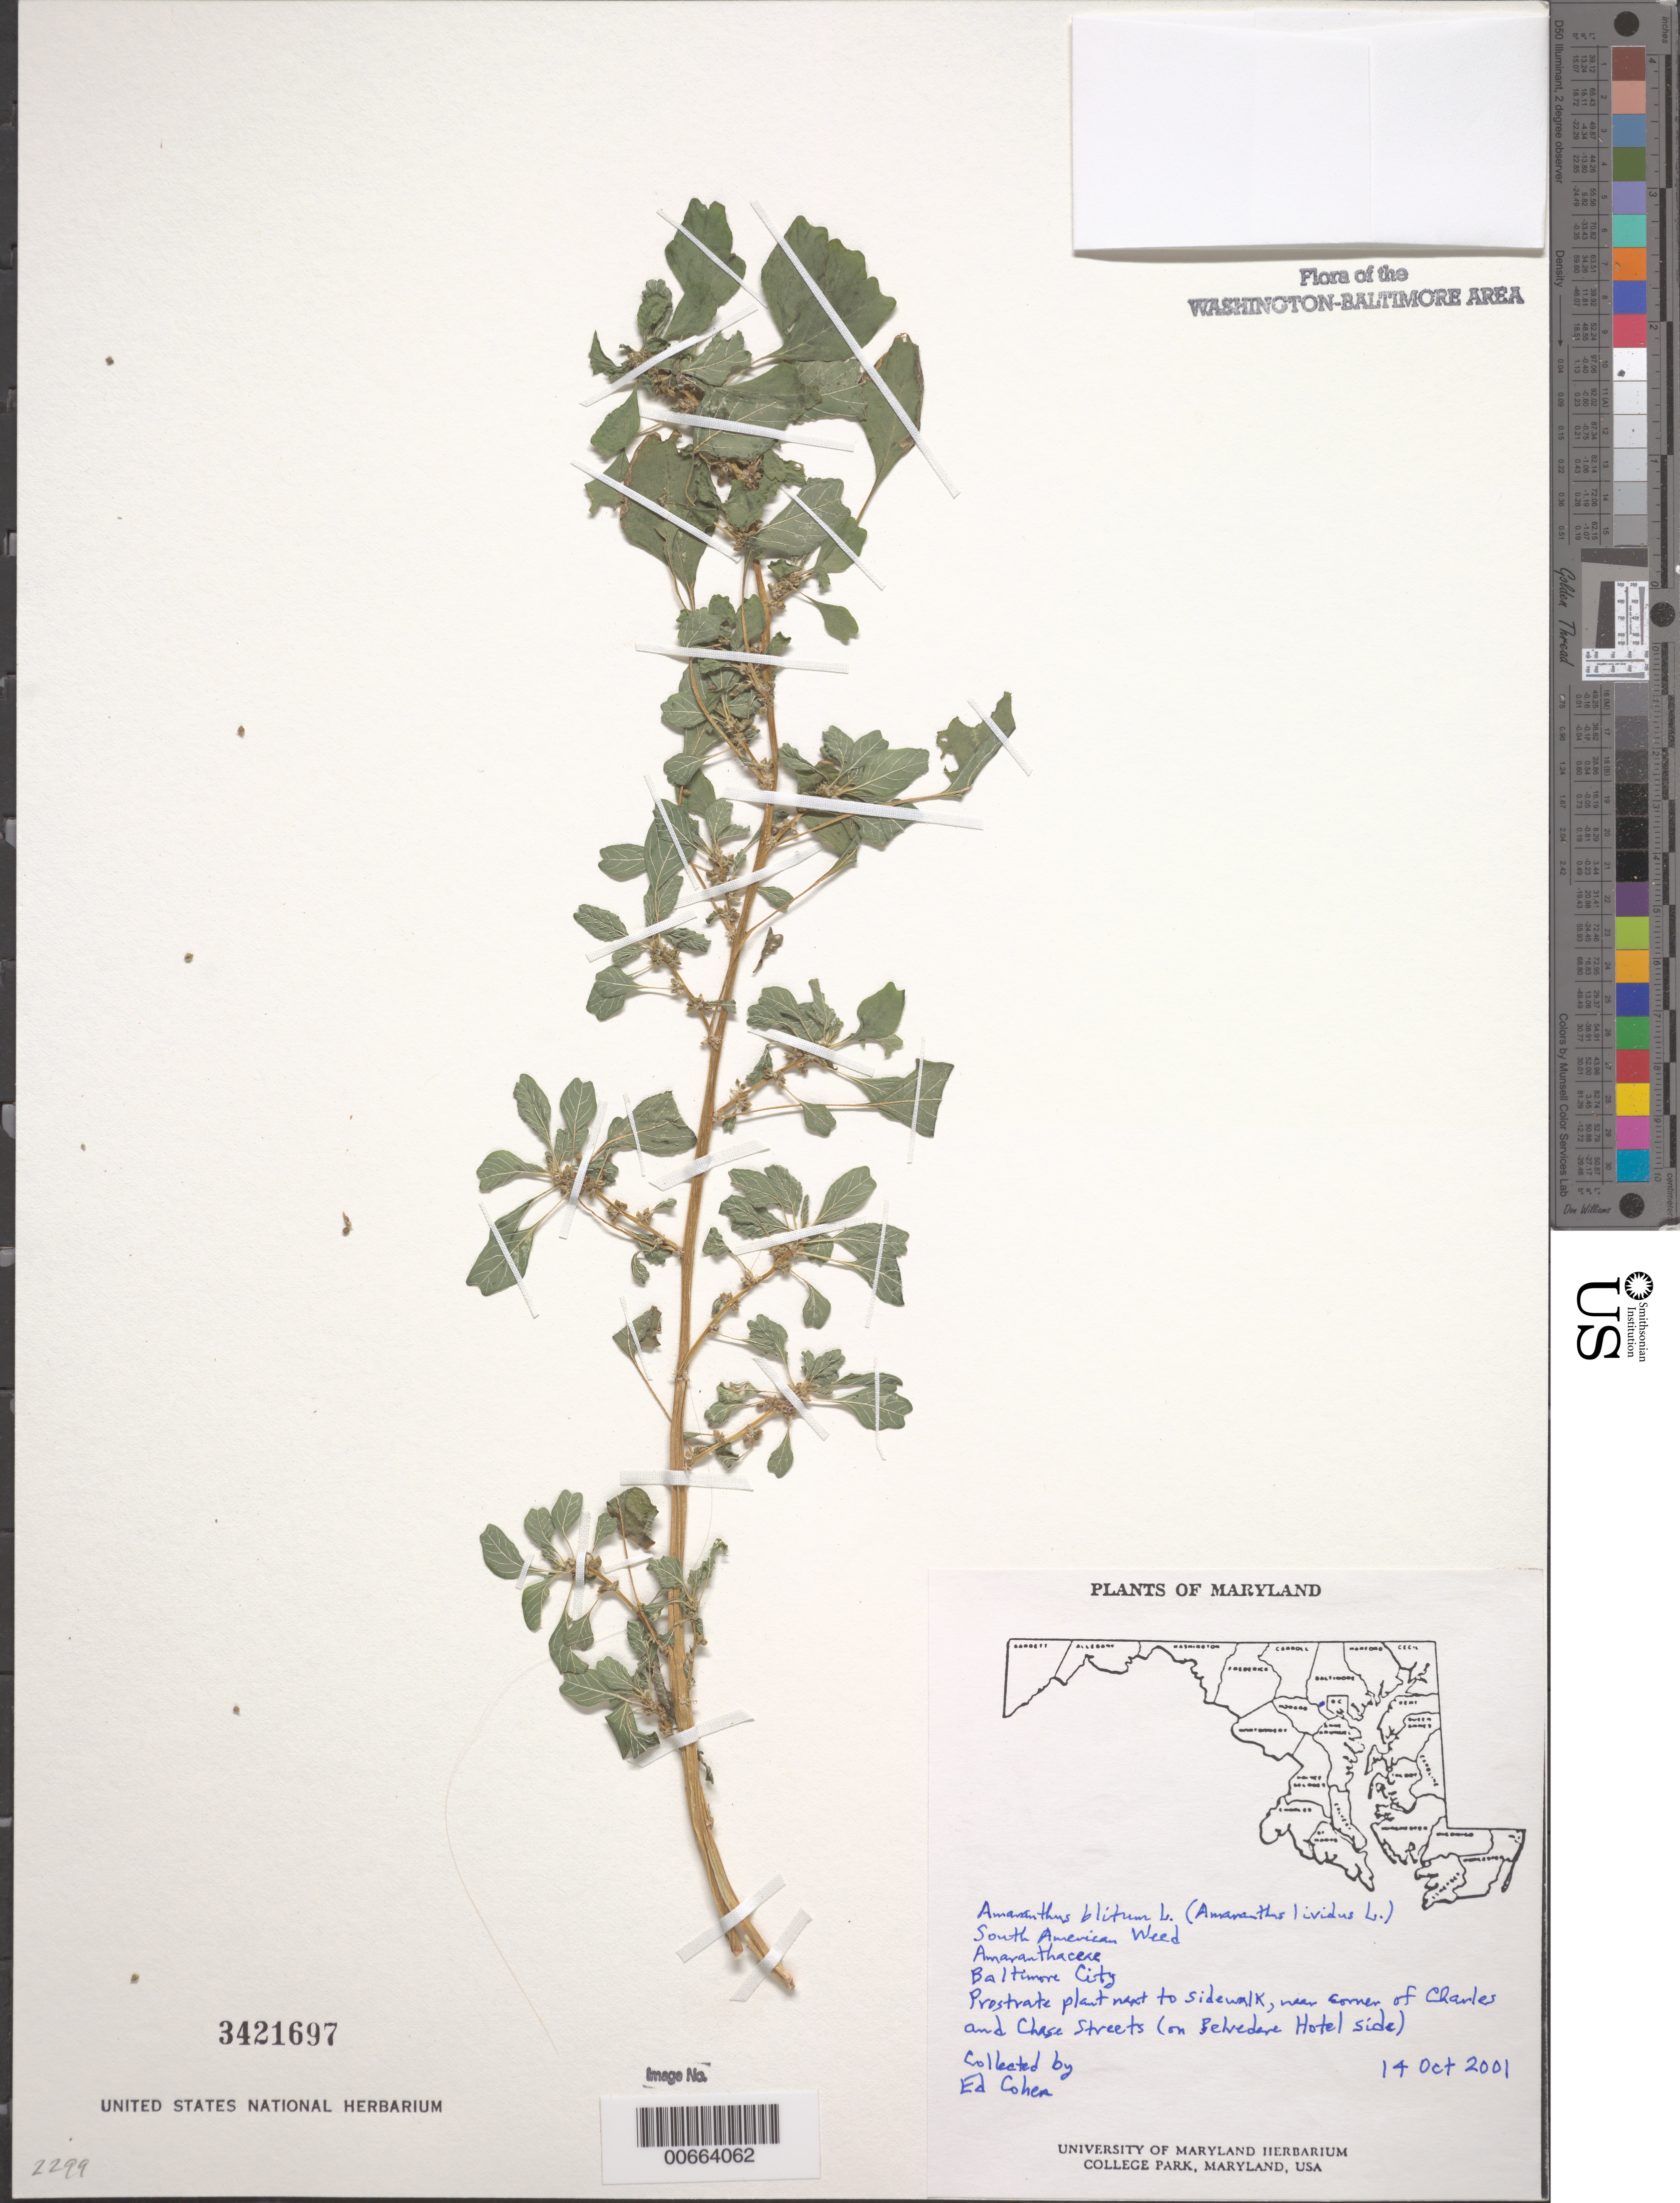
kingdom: Plantae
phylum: Tracheophyta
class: Magnoliopsida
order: Caryophyllales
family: Amaranthaceae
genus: Amaranthus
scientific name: Amaranthus blitum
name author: L.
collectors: E. Cohen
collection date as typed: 14 Oct 2001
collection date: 2001-10-14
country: United States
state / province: Maryland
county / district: City of Baltimore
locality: Near corner of Charles and Chase Streets (on Belvedere Hotel side)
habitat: Sidewalk.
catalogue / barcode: US 3421697